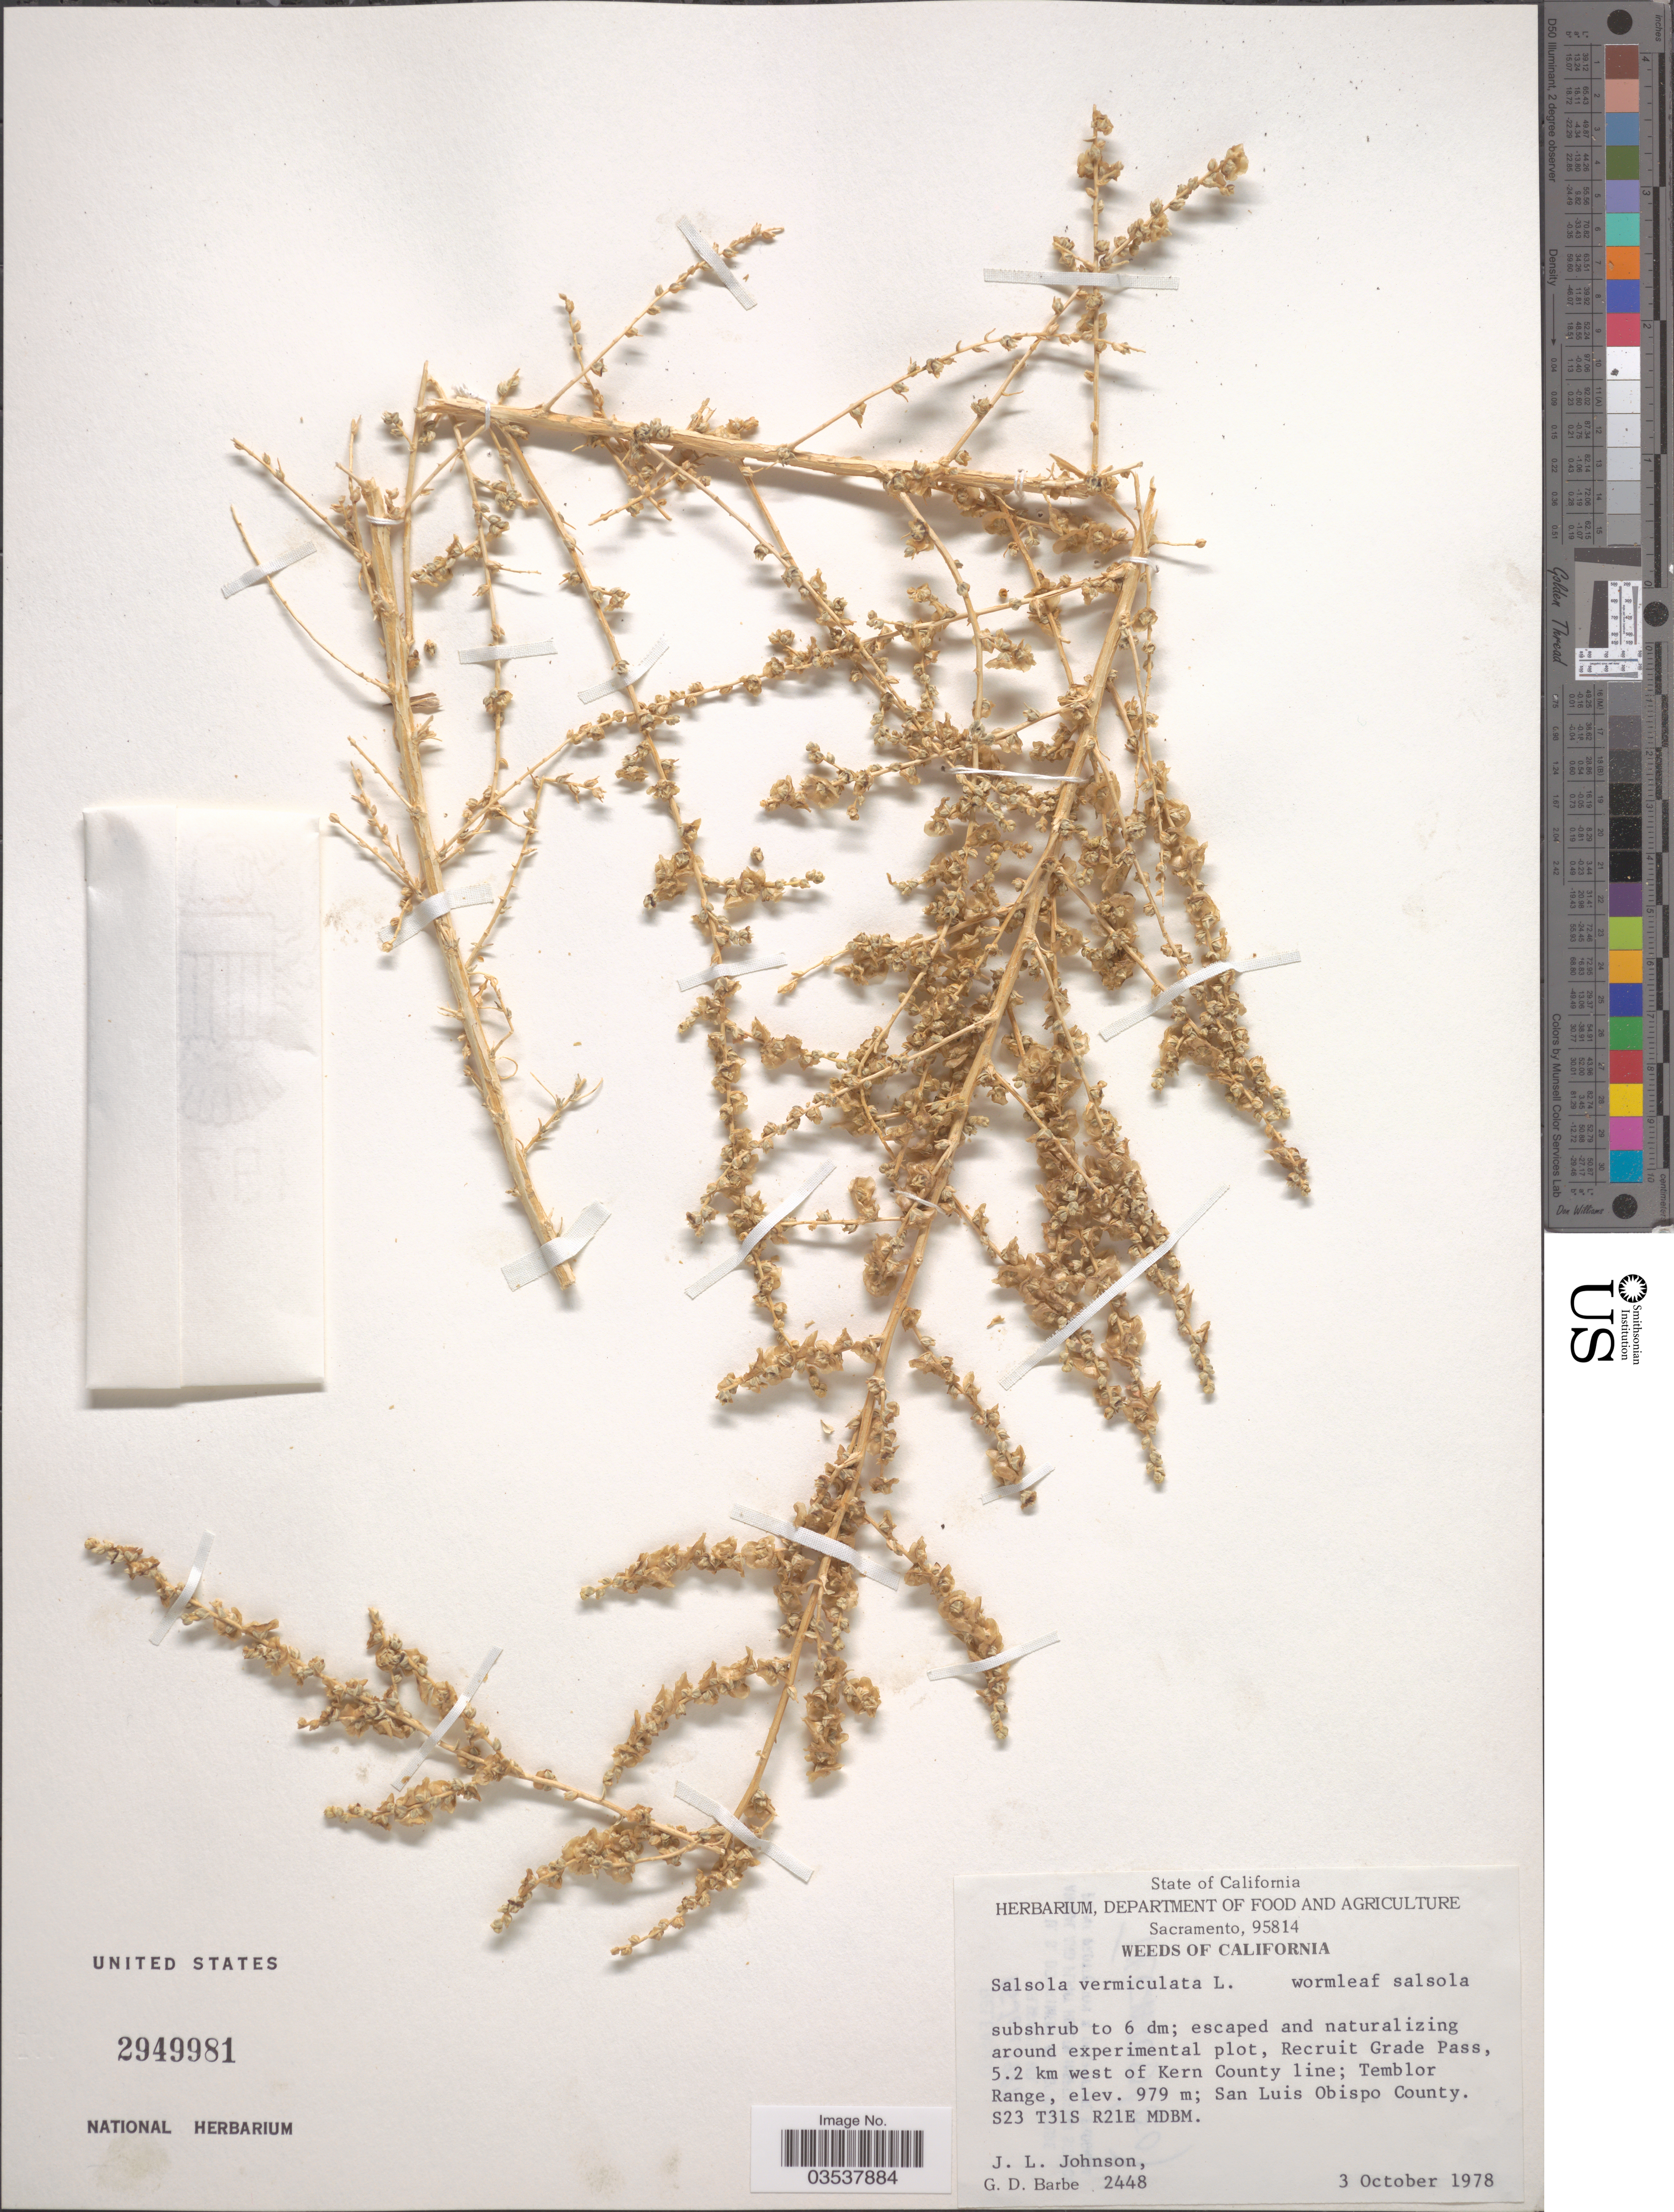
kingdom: Plantae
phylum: Tracheophyta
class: Magnoliopsida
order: Caryophyllales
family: Amaranthaceae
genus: Caroxylon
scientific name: Caroxylon vermiculatum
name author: (L.) Akhani & Roalson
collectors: J. Johnson & G. Barbe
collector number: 2448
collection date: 1978-10-03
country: United States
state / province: California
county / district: Kern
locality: Recruit Grade Pass, 5.2 km west of Kern County line; Temblor Range. San Luis Obispo County. S23 T31S R21E MDBM.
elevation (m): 979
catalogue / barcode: US 2949981